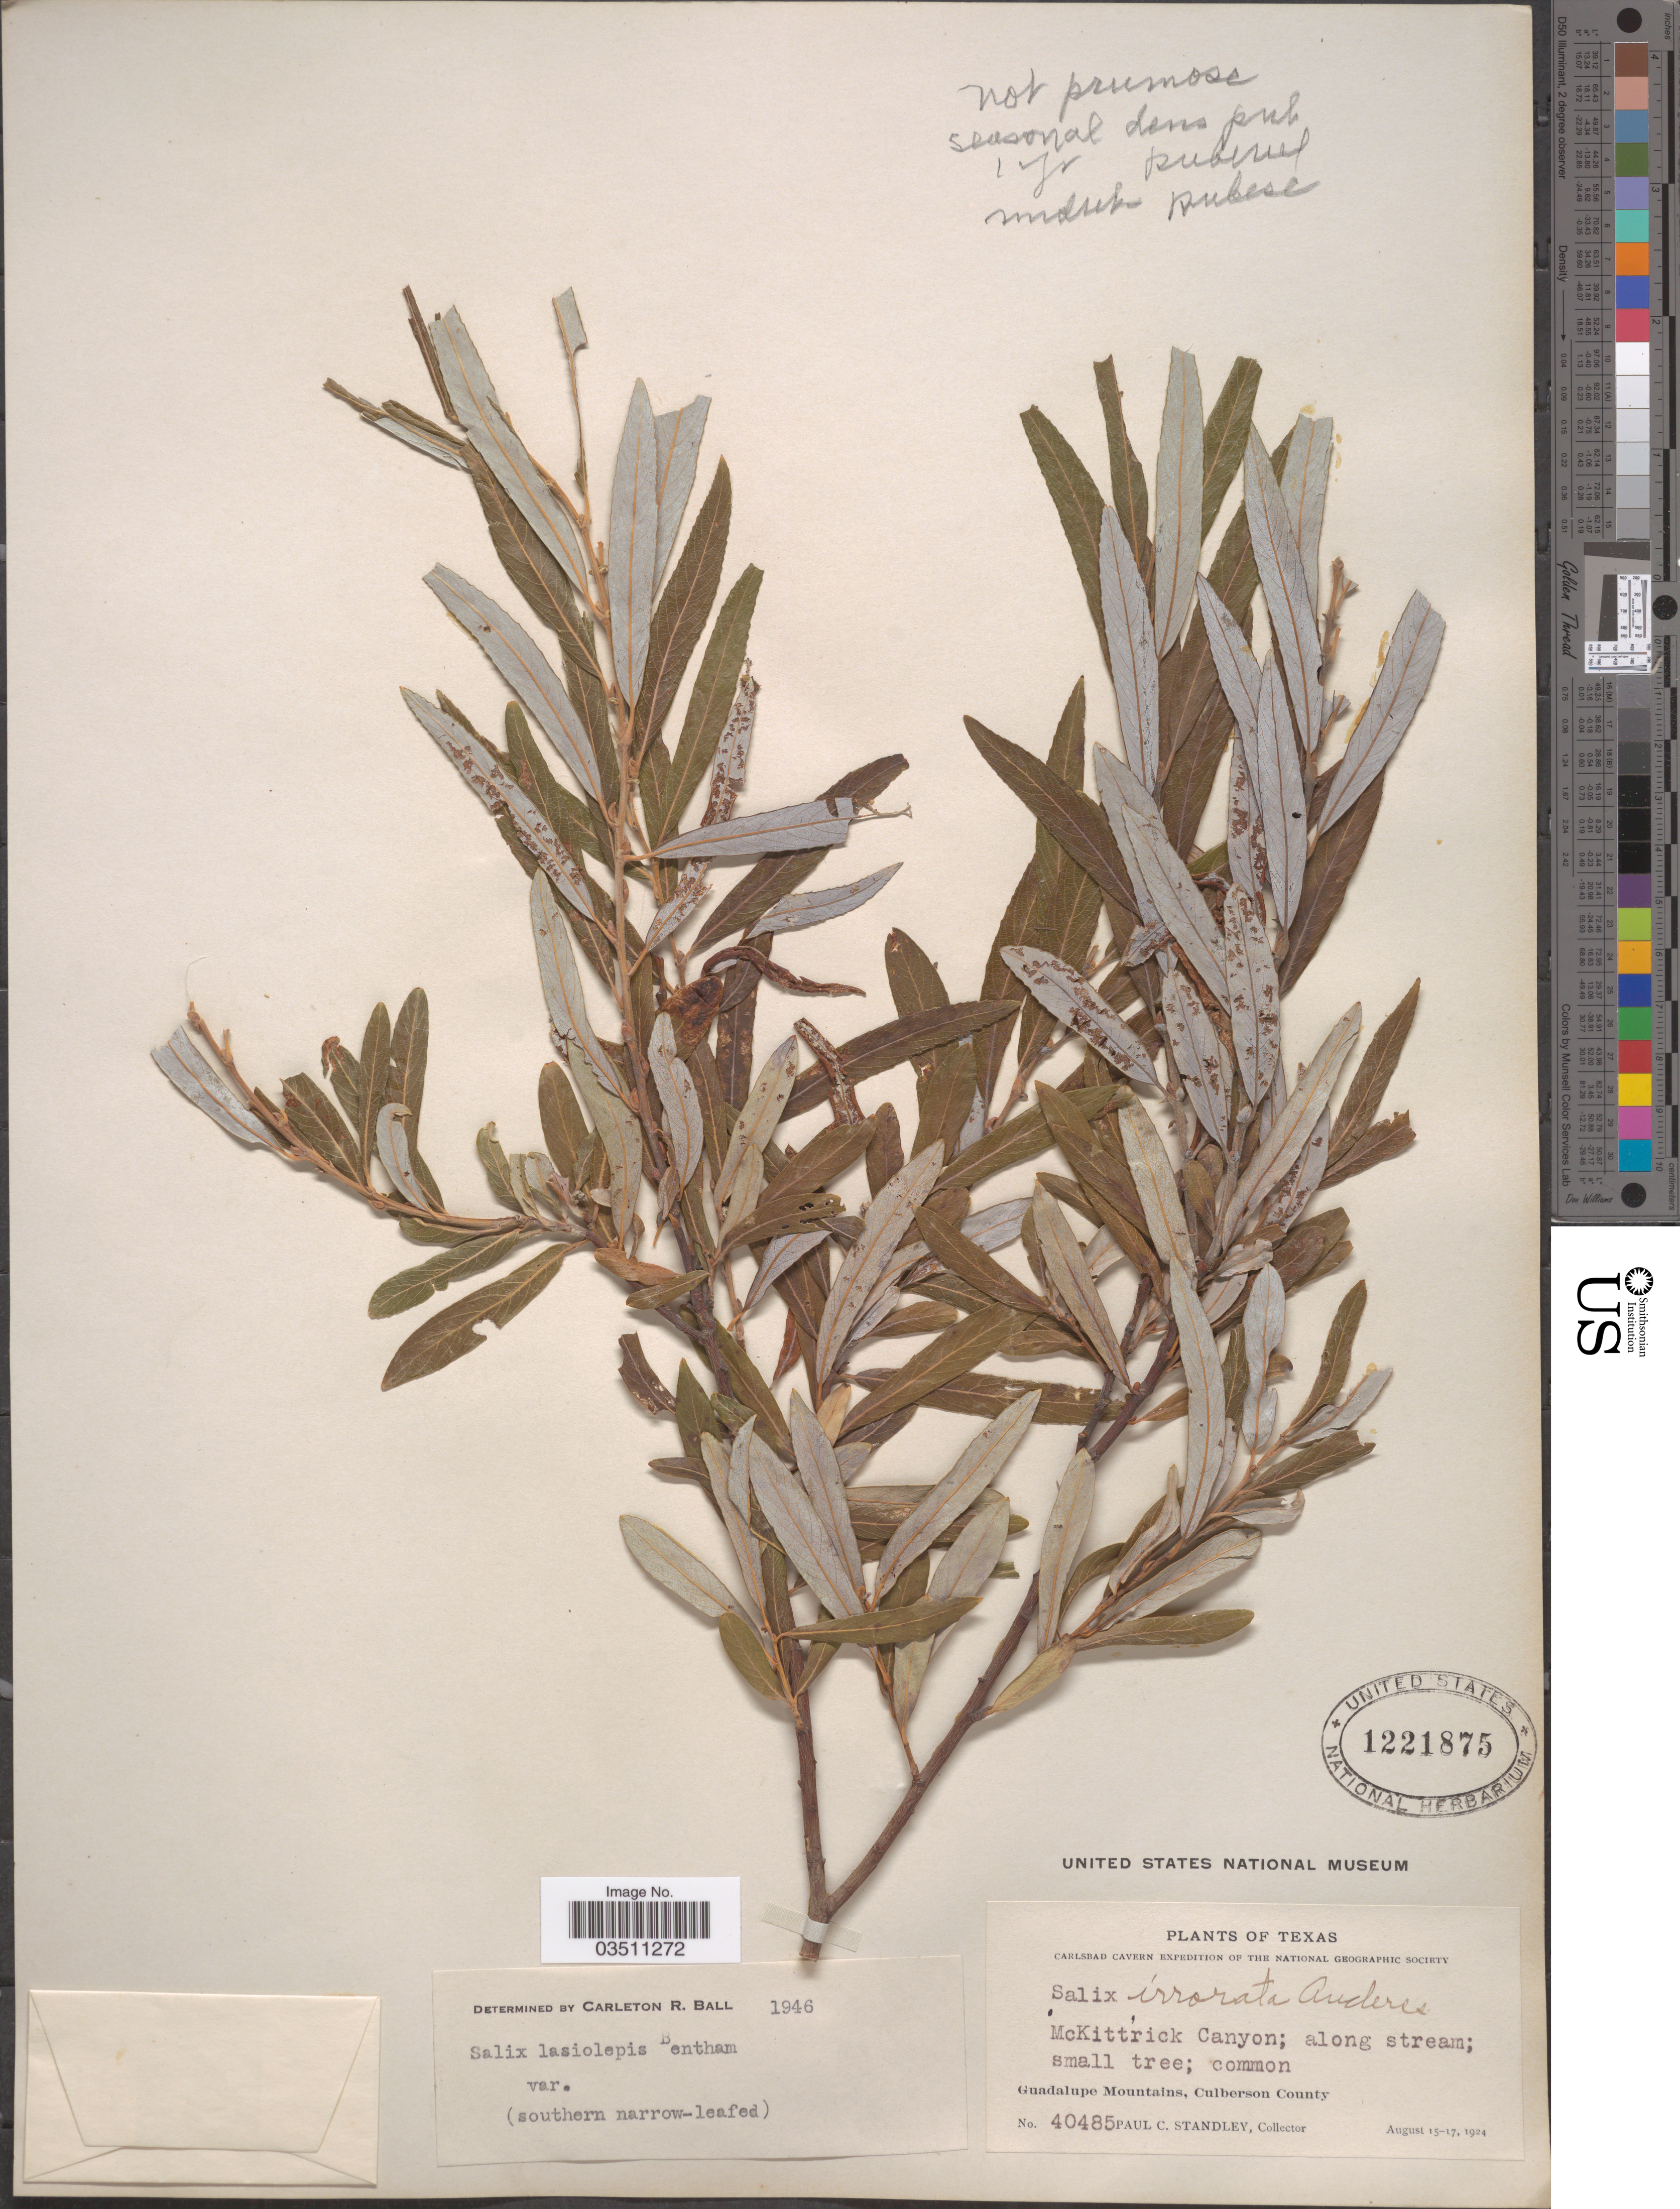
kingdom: Plantae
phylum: Tracheophyta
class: Magnoliopsida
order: Malpighiales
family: Salicaceae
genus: Salix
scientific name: Salix lasiolepis var. bracelinae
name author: C.R. Ball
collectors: P. C. Standley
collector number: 40485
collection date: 1924-08-15/1924-08-17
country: United States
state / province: Texas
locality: McKittrick Canyon. Guadalupe Mountains, Culberson County.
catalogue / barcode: US 1221875